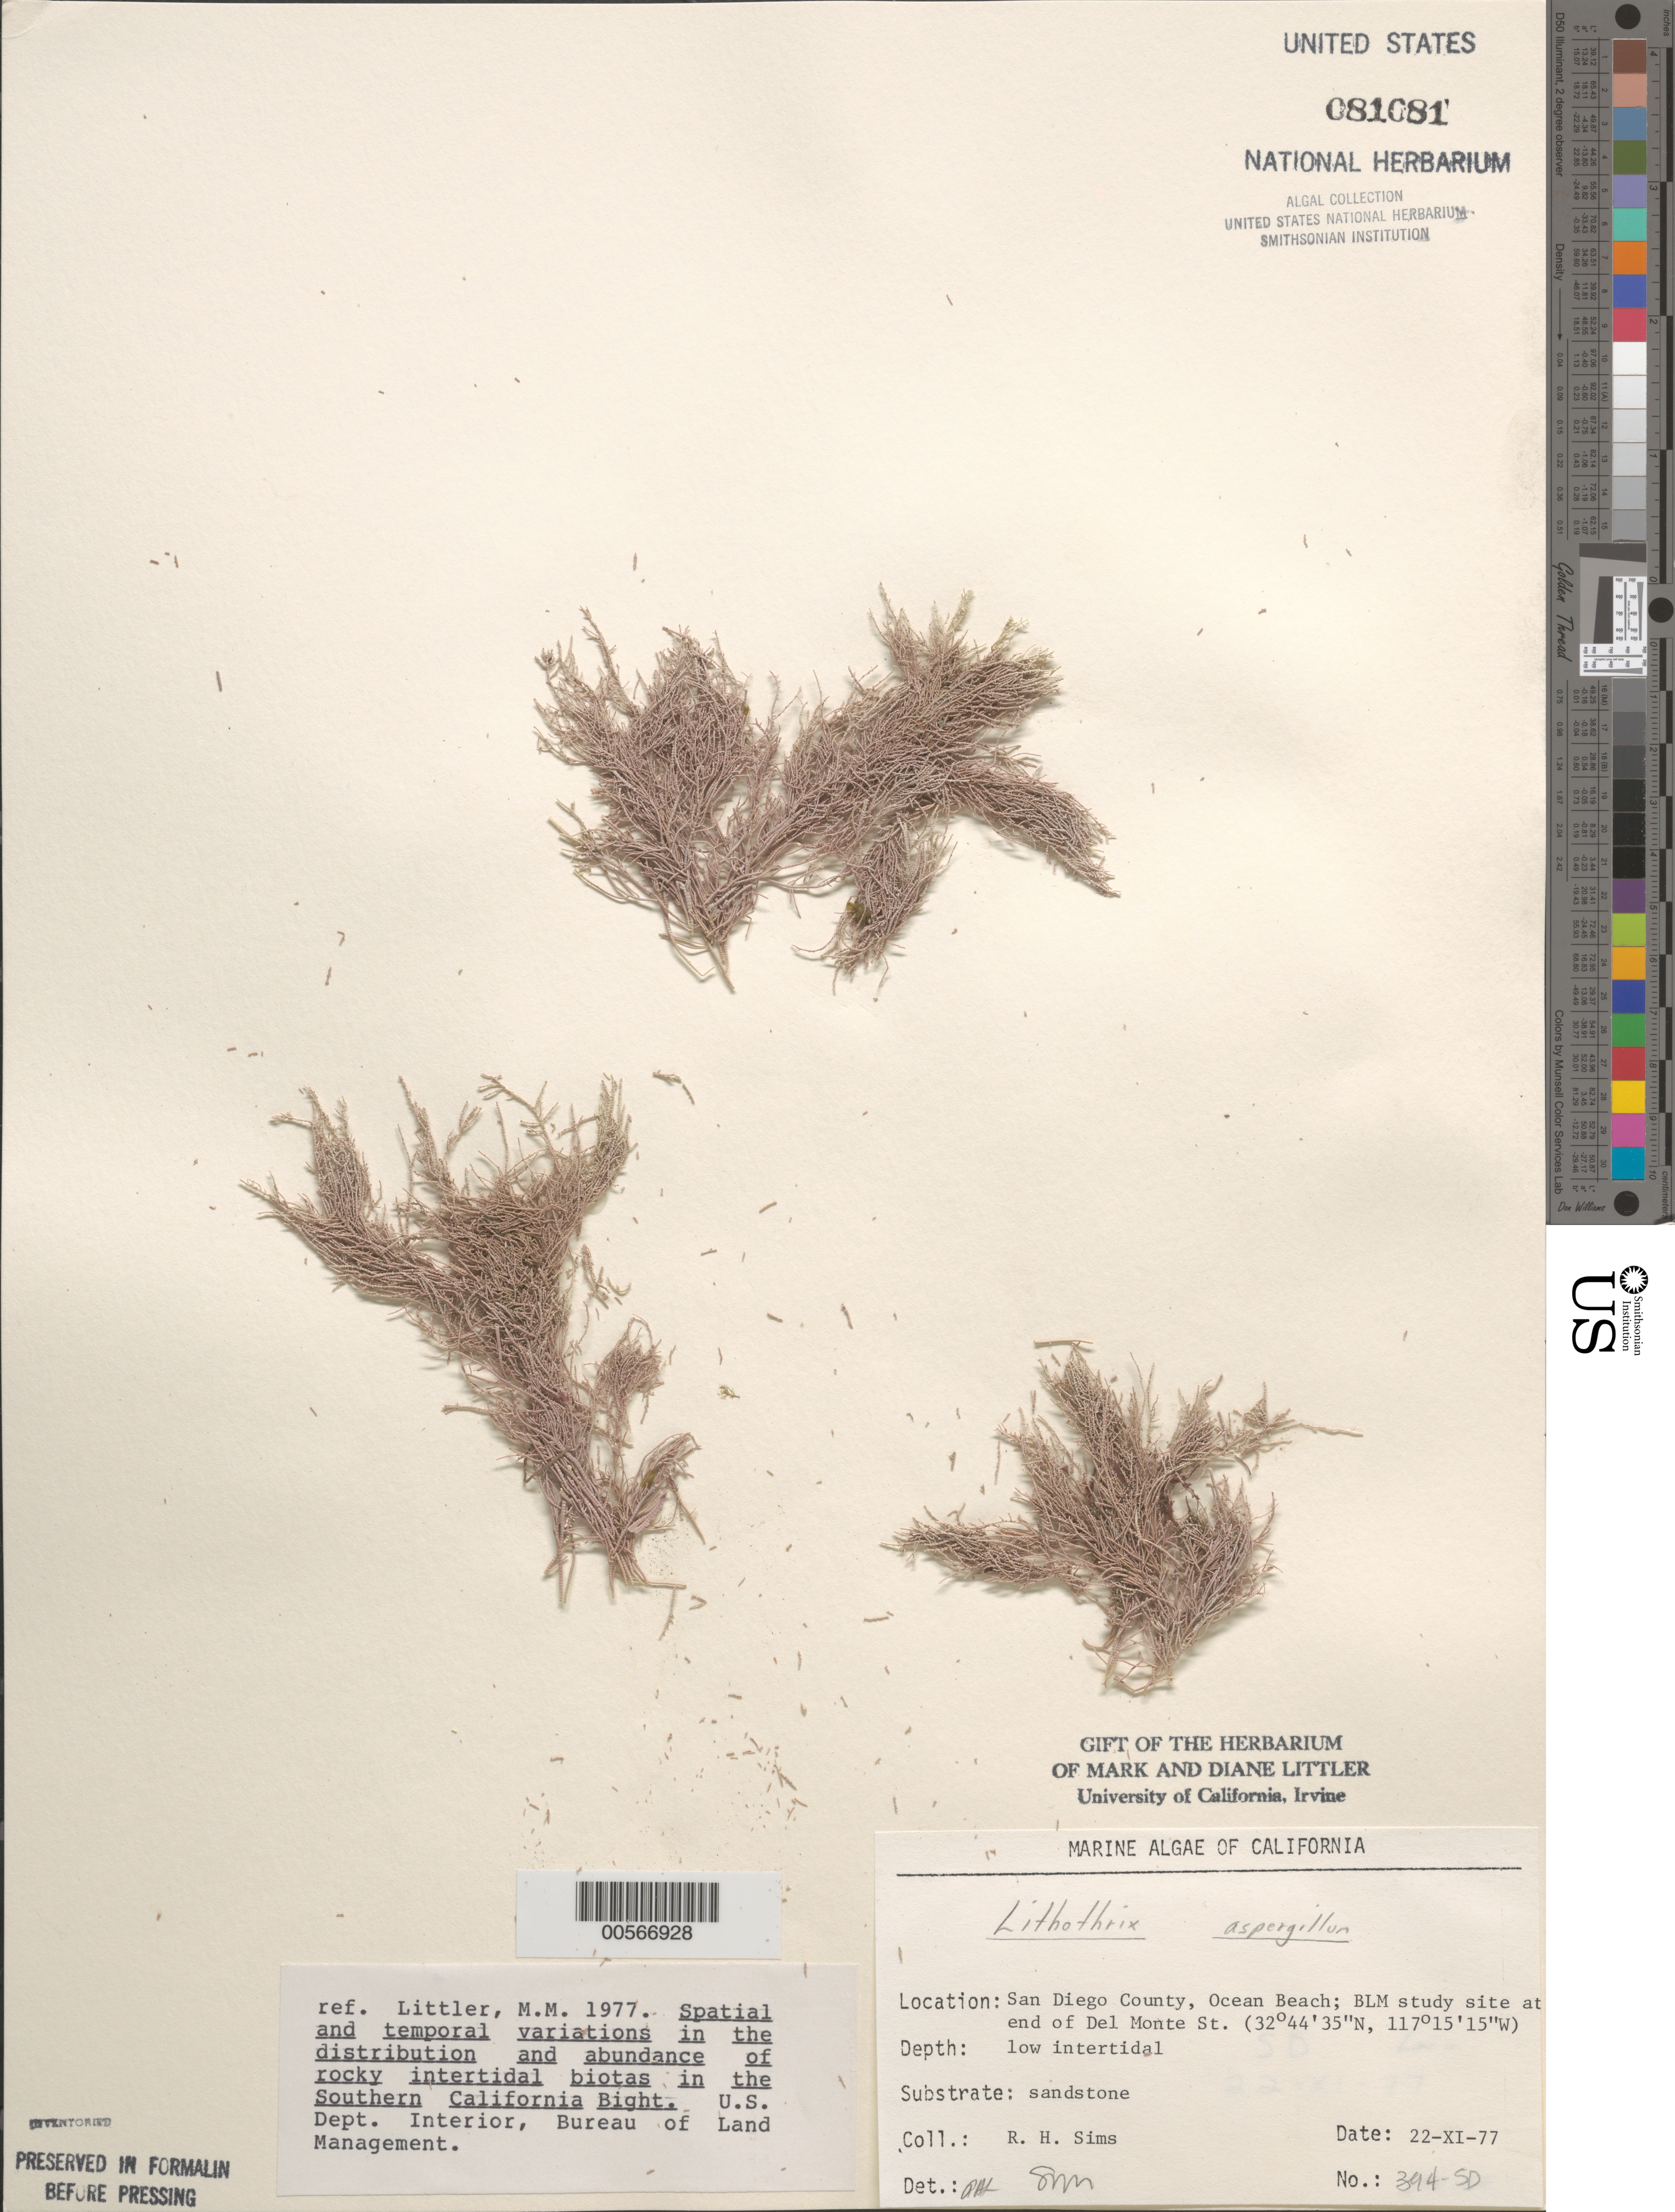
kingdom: Plantae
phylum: Rhodophyta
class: Florideophyceae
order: Corallinales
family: Lithophyllaceae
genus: Lithothrix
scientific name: Lithothrix aspergillum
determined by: Sims, Robert H.; Murray, S. N.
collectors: R. H. Sims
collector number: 394-sd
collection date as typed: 22 Nov 1977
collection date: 1977-11-22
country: United States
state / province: California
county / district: San Diego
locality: Ocean Beach, end of Del Monte Street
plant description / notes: BLM-SOCALBIGHT Rocky Intertidal Survey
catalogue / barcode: US 81081